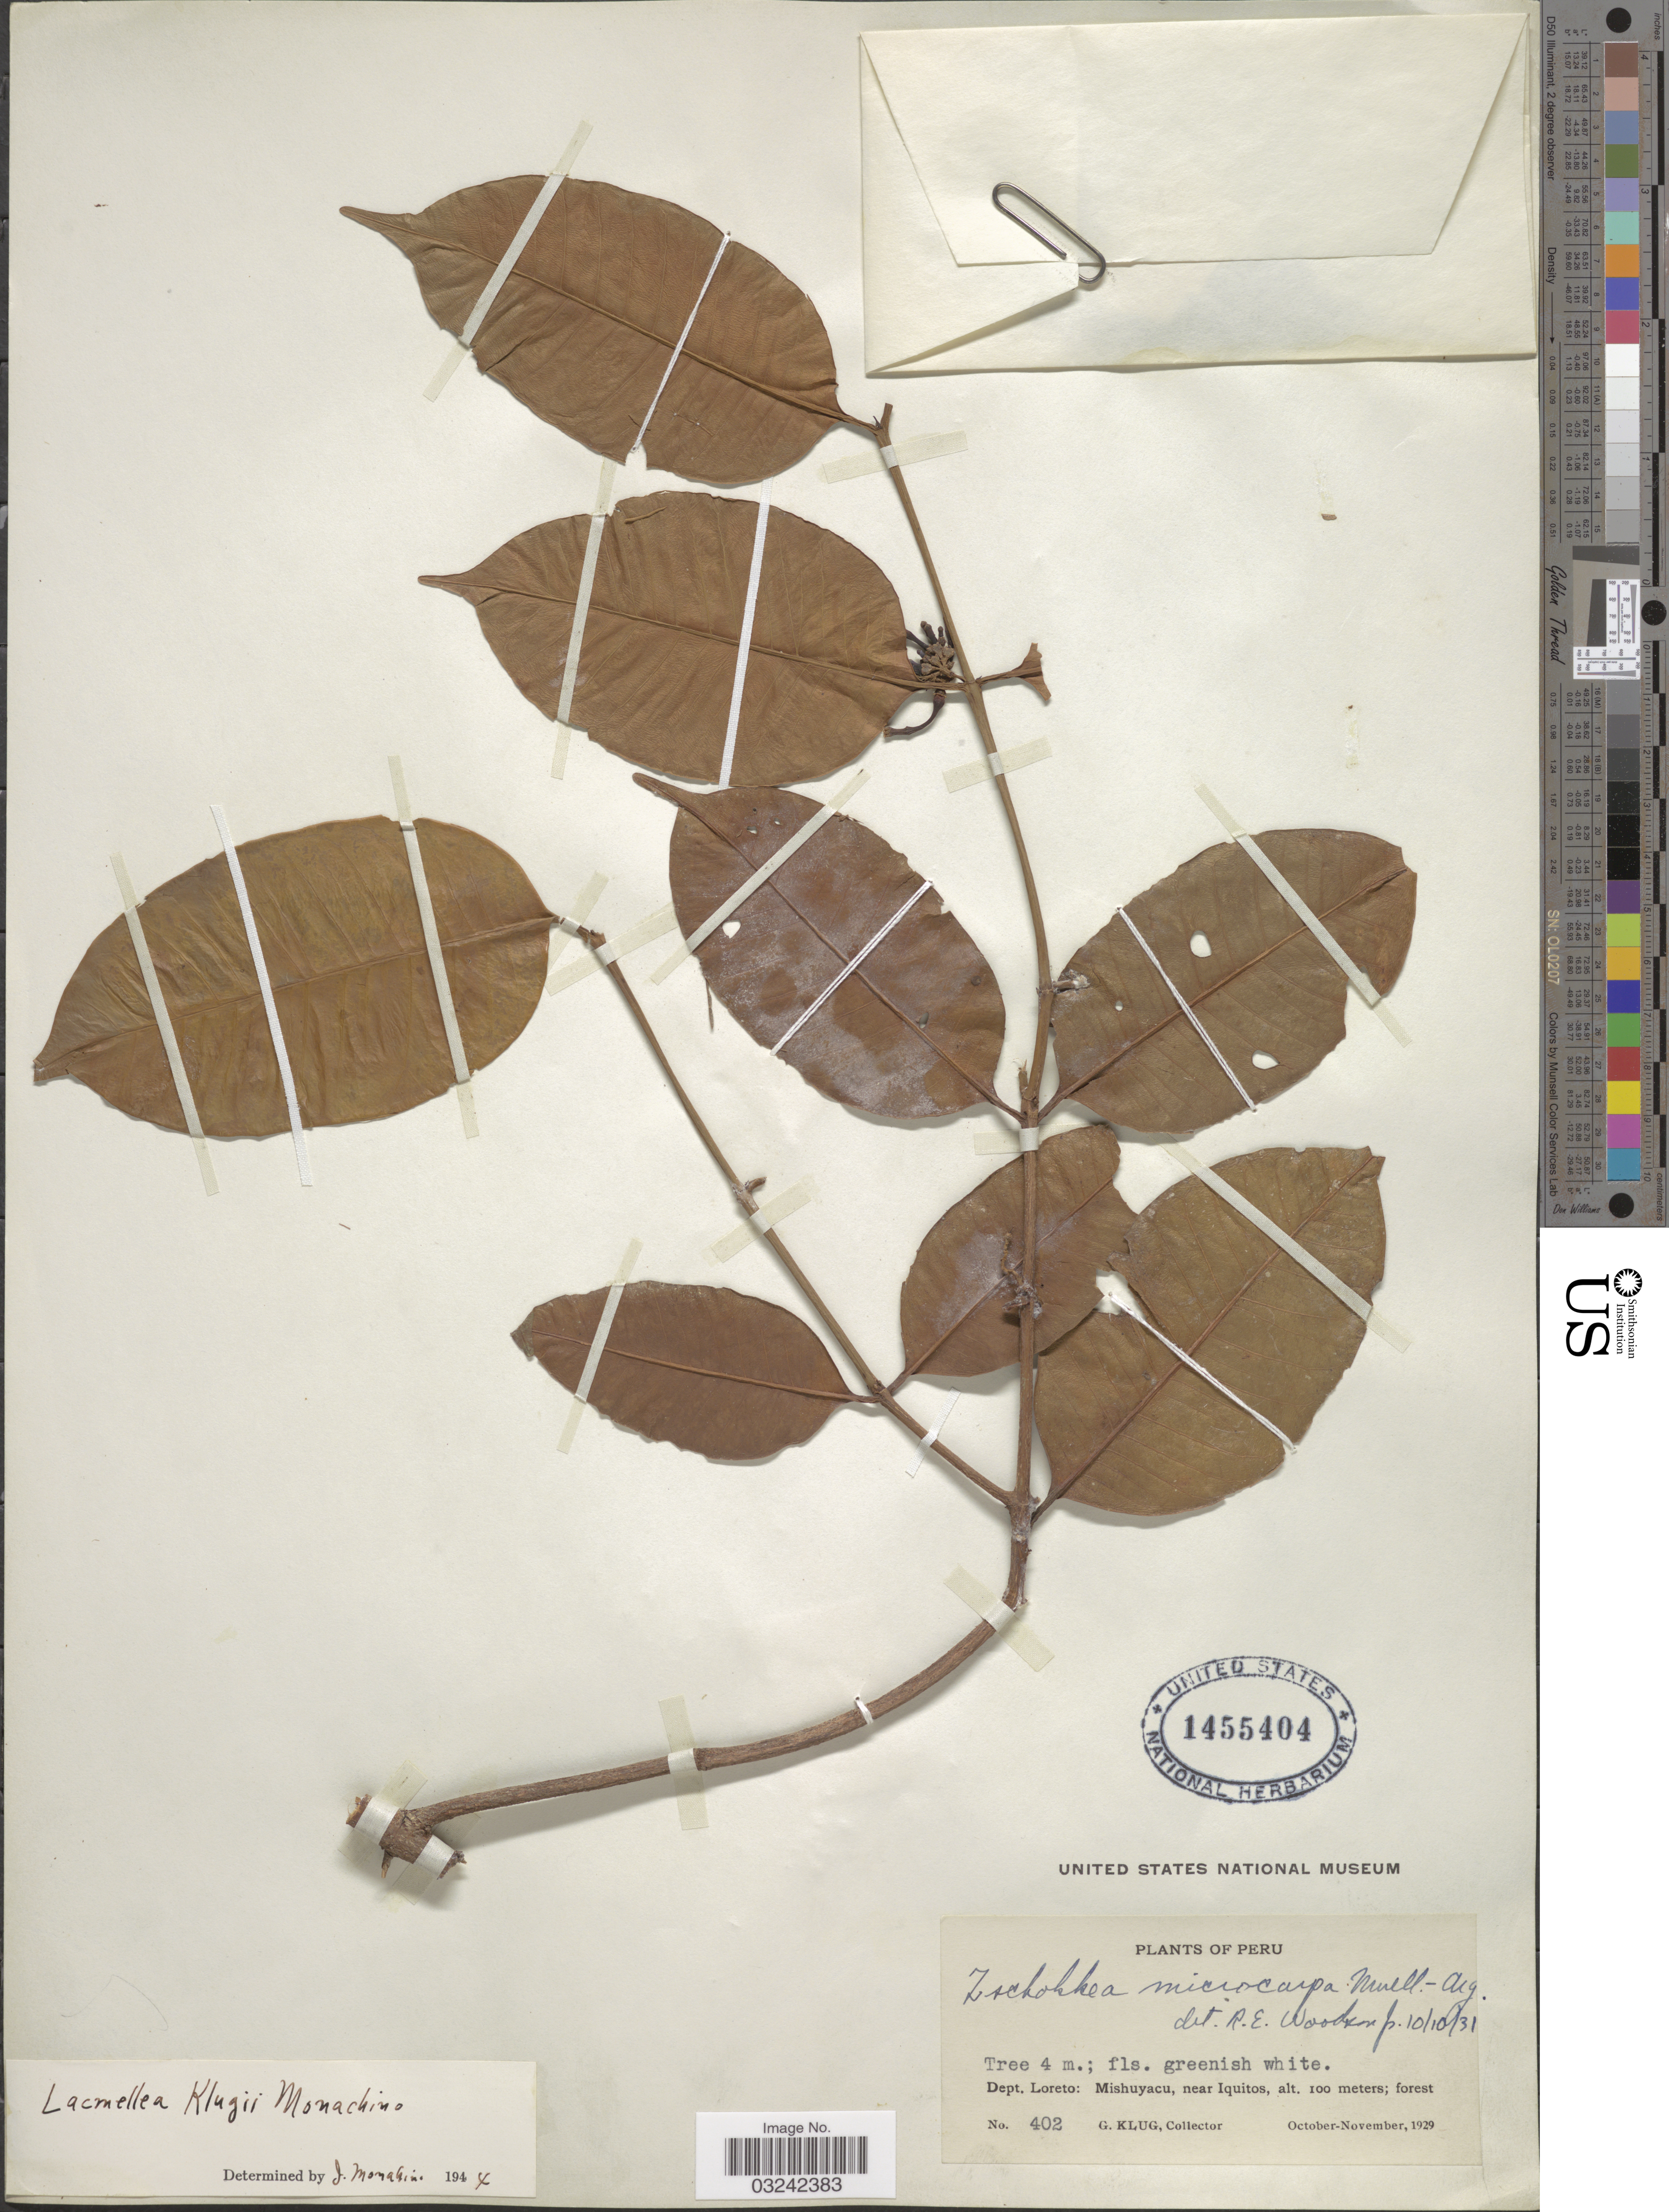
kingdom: Plantae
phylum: Tracheophyta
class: Magnoliopsida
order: Gentianales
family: Apocynaceae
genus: Lacmellea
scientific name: Lacmellea klugii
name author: Monach.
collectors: G. Klug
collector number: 402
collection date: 1929-10/1929-11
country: Peru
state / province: Loreto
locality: Dept. Loreto: Mishuyacu, near Iquitos.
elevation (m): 100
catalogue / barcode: US 1455404